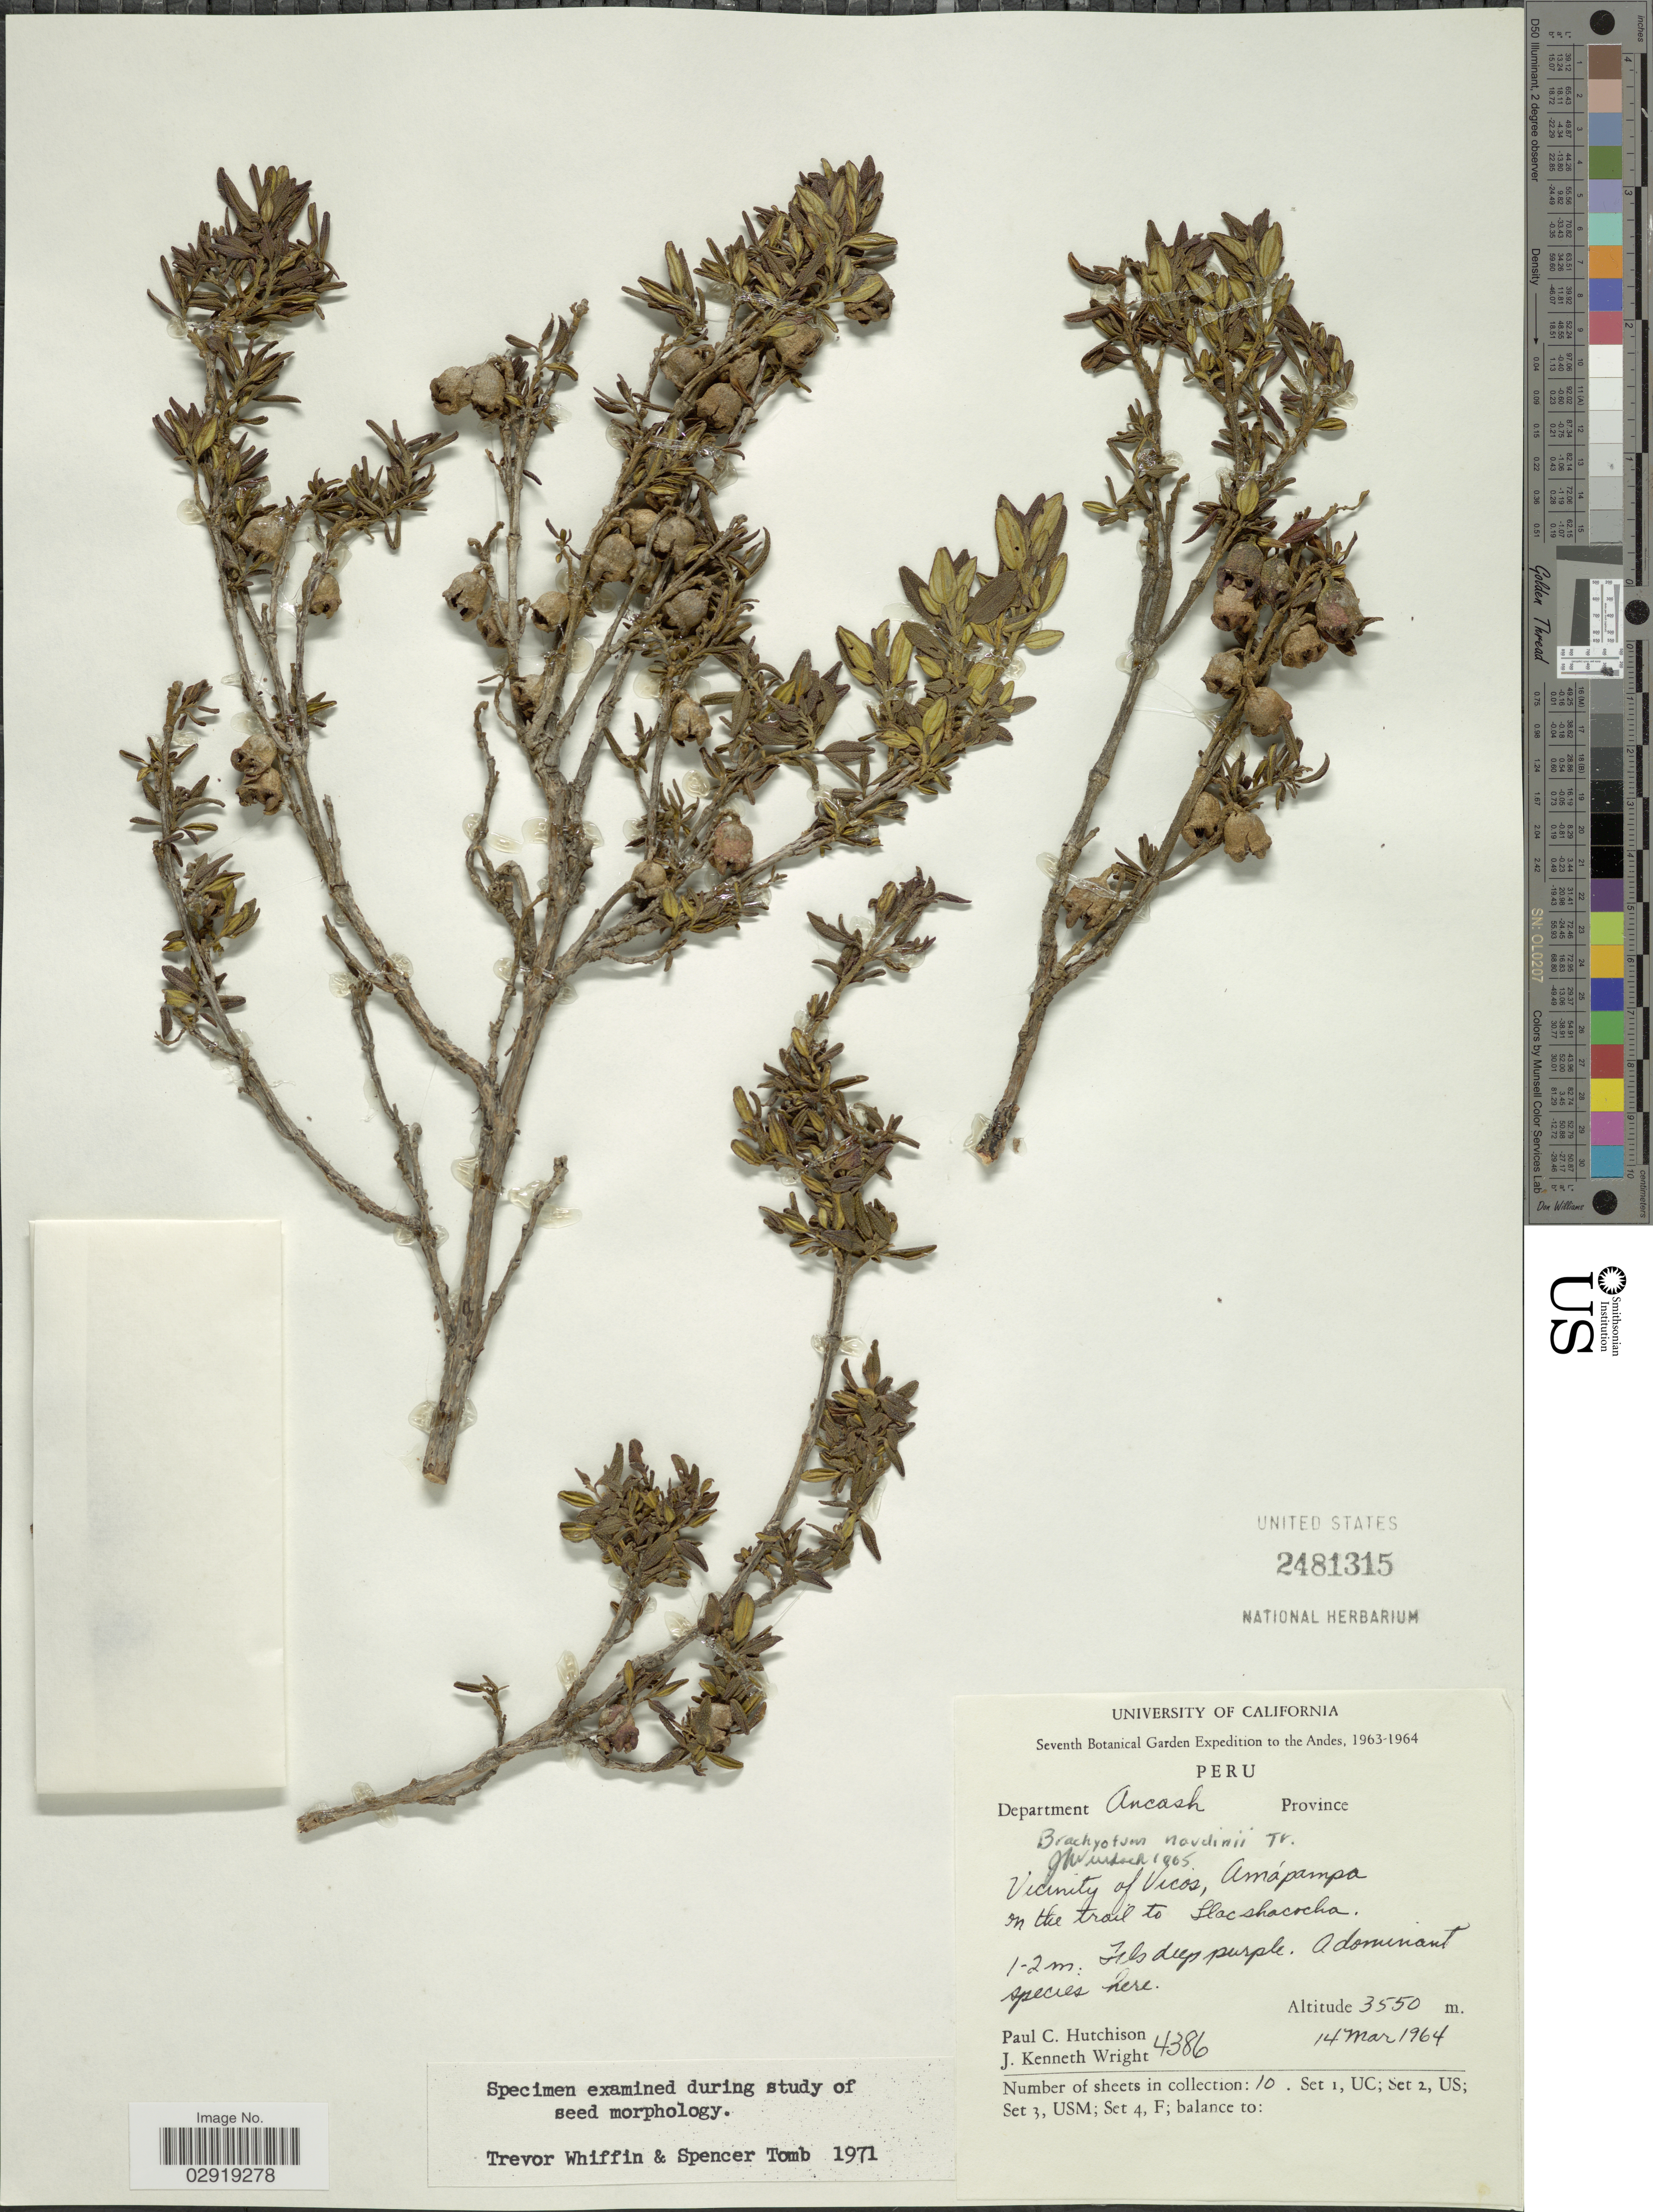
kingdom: Plantae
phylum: Tracheophyta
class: Magnoliopsida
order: Myrtales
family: Melastomataceae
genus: Brachyotum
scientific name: Brachyotum naudinii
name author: Triana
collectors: P. C. Hutchison & J. K. Wright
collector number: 4386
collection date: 1964-03-14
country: Peru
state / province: Ancash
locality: Department Ancash. Vicinity of Vicos, Amápampa on the trail to Llacshacocha.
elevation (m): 3550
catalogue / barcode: US 2481315